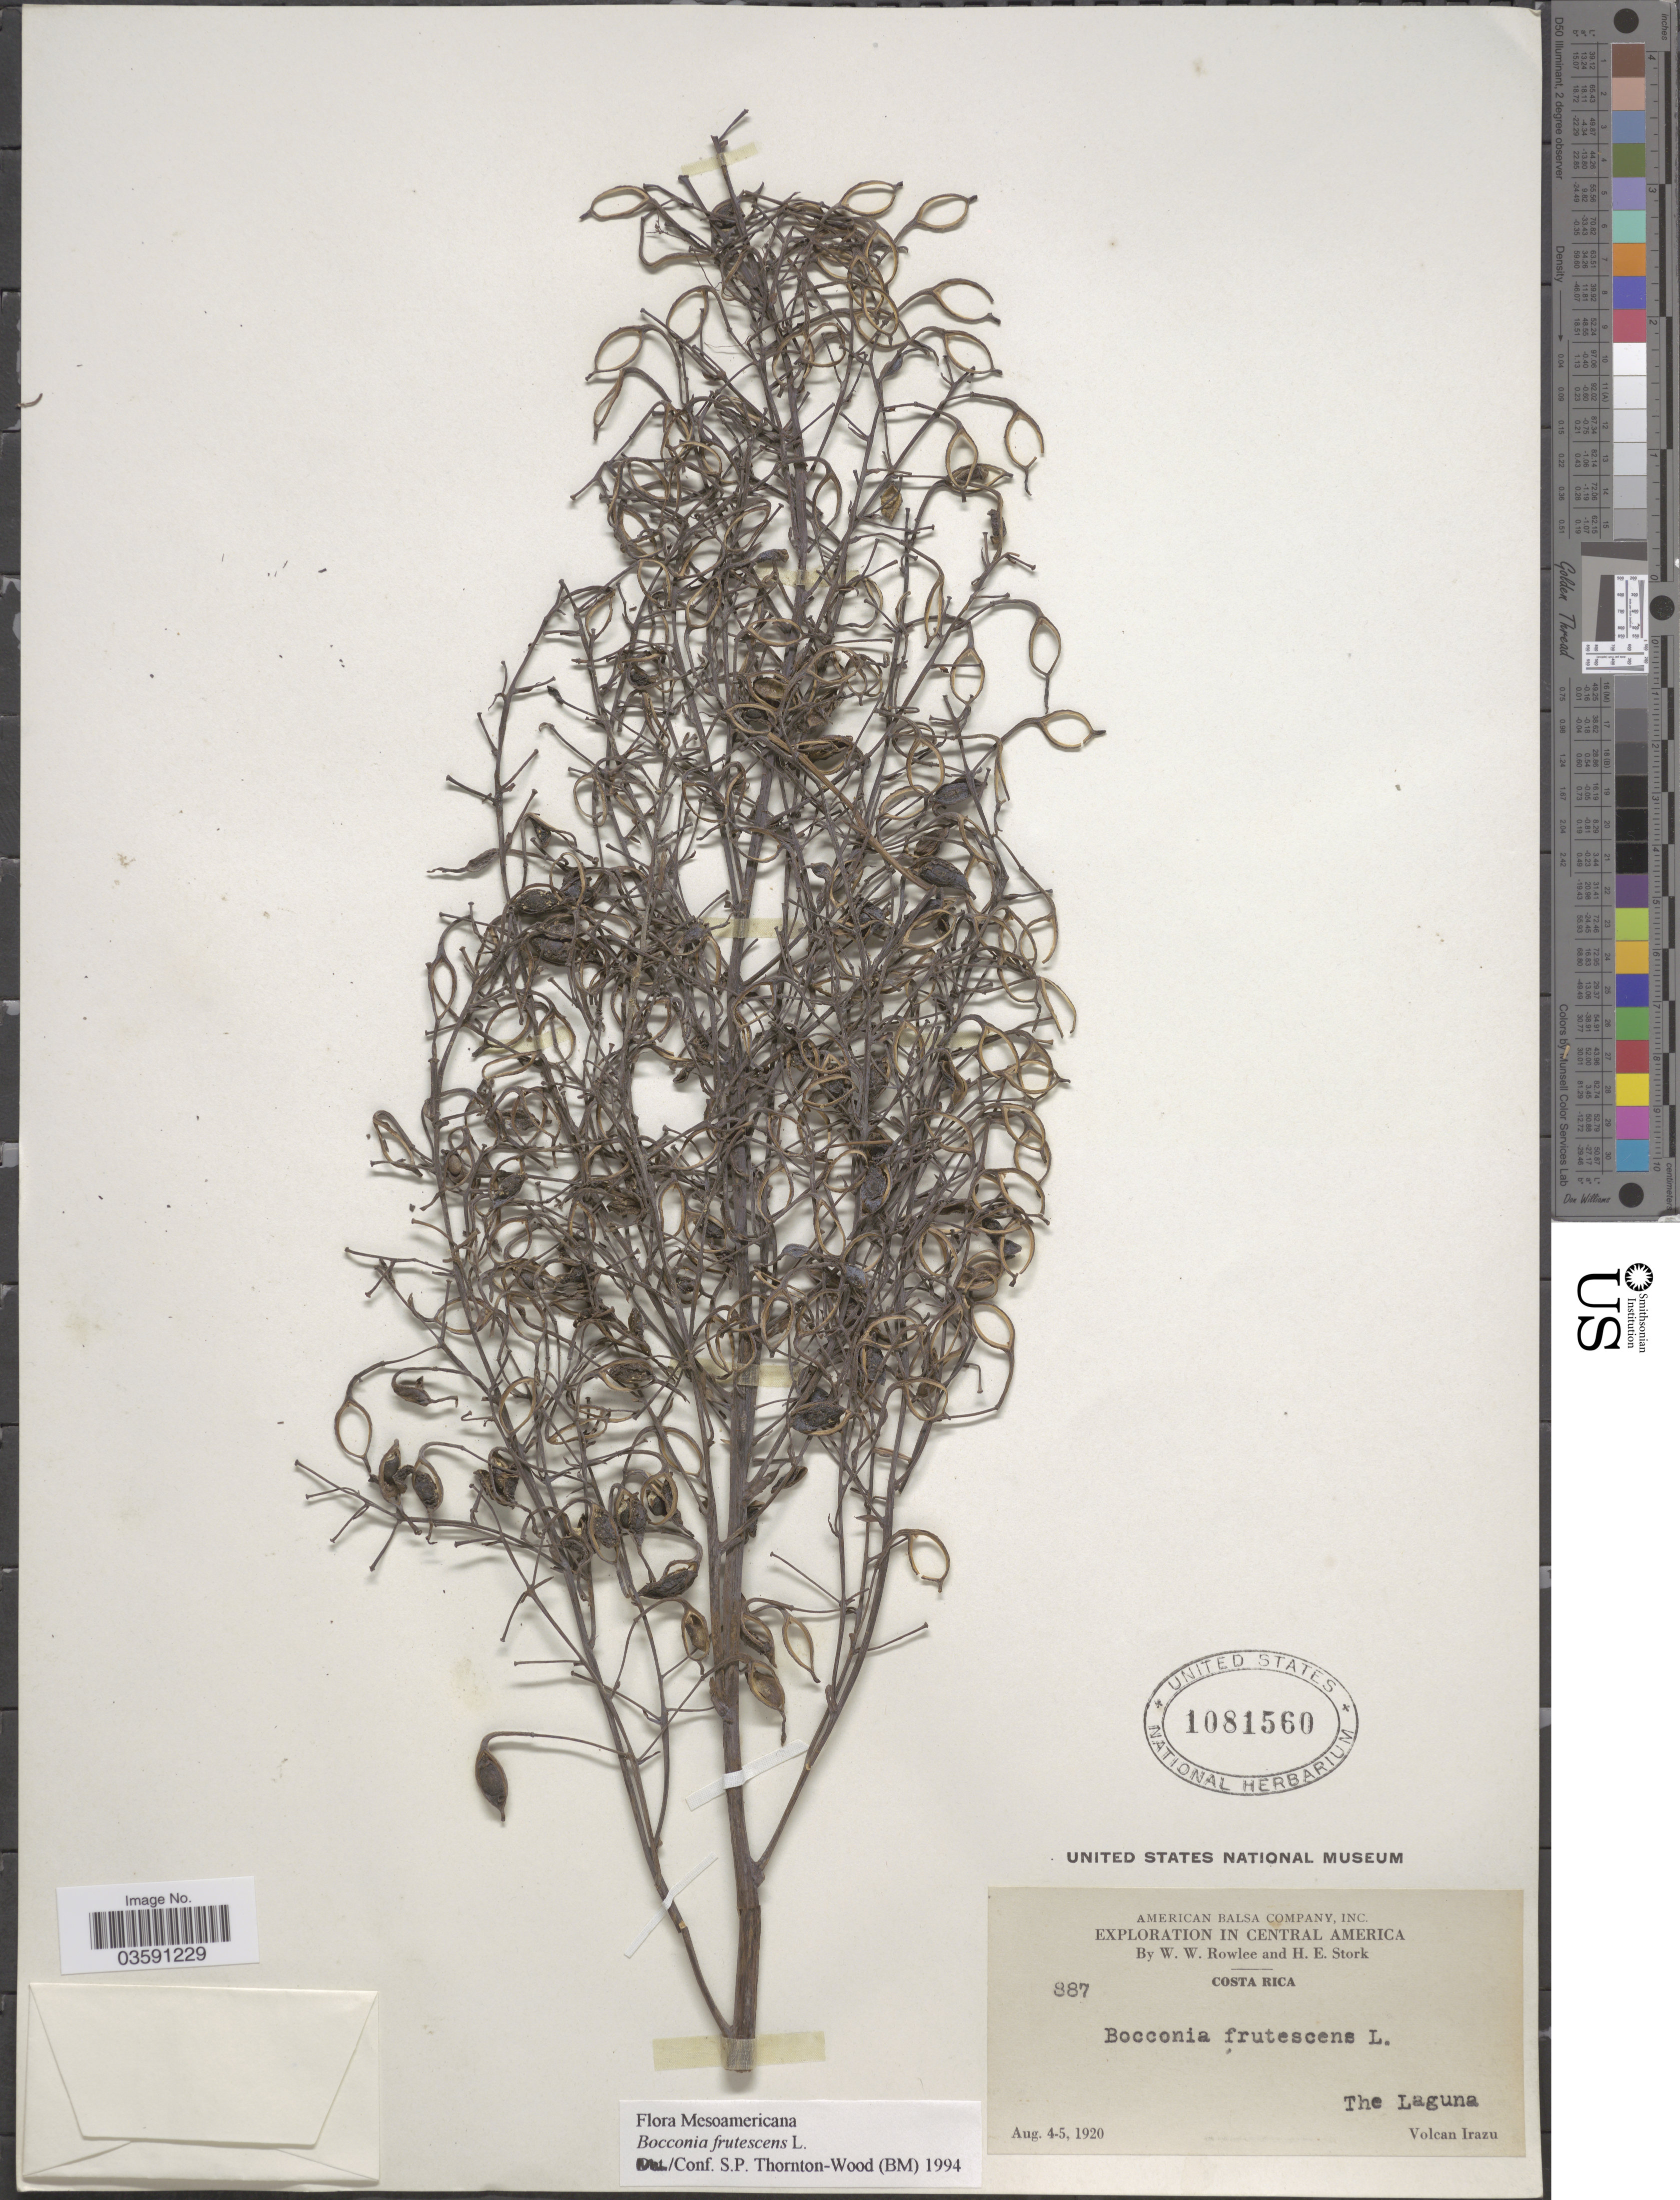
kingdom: Plantae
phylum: Tracheophyta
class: Magnoliopsida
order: Ranunculales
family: Papaveraceae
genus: Bocconia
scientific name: Bocconia frutescens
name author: L.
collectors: W. W. Rowlee & H. E. Stork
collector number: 887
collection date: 1920-08-04/1920-08-05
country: Costa Rica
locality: The Laguna. Volcan Irazu.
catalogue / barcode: US 1081560